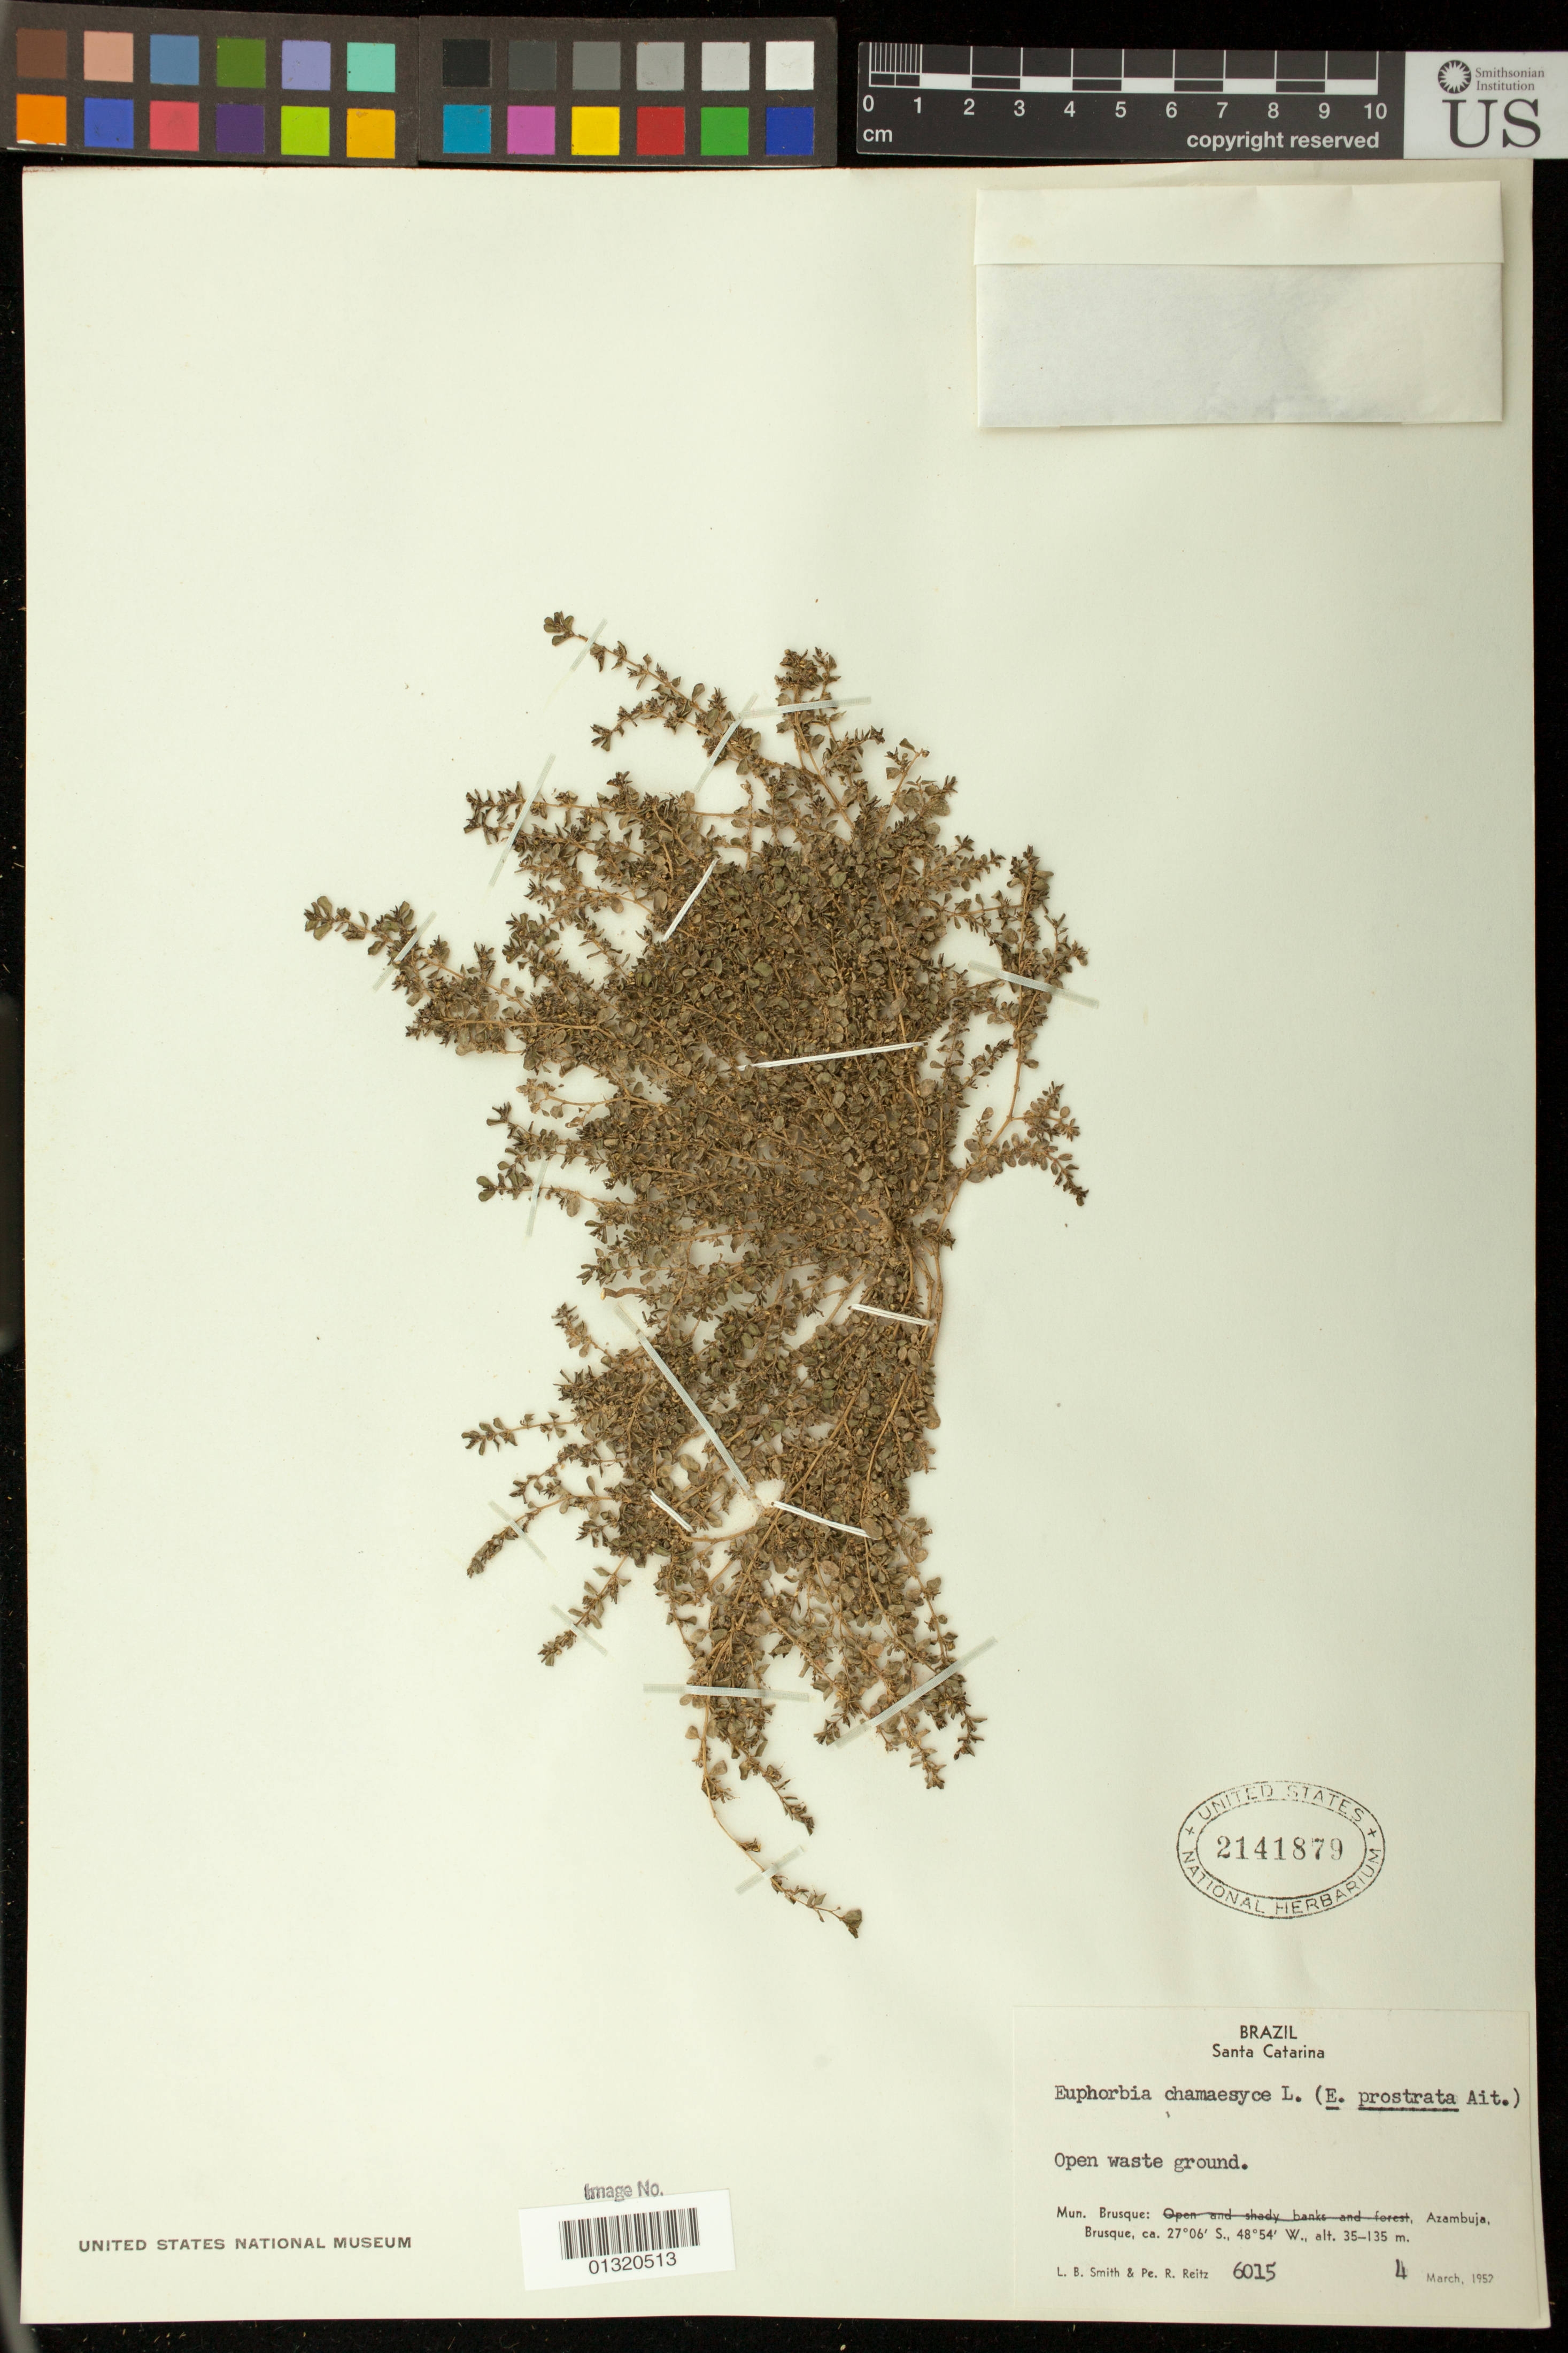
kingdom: Plantae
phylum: Tracheophyta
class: Magnoliopsida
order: Malpighiales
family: Euphorbiaceae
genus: Euphorbia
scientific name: Euphorbia prostrata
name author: Aiton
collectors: L. Smith & R. Reitz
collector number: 6015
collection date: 1952-03-04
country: Brazil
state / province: Santa Catarina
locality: Mun. Brusque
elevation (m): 35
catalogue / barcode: US 2141879